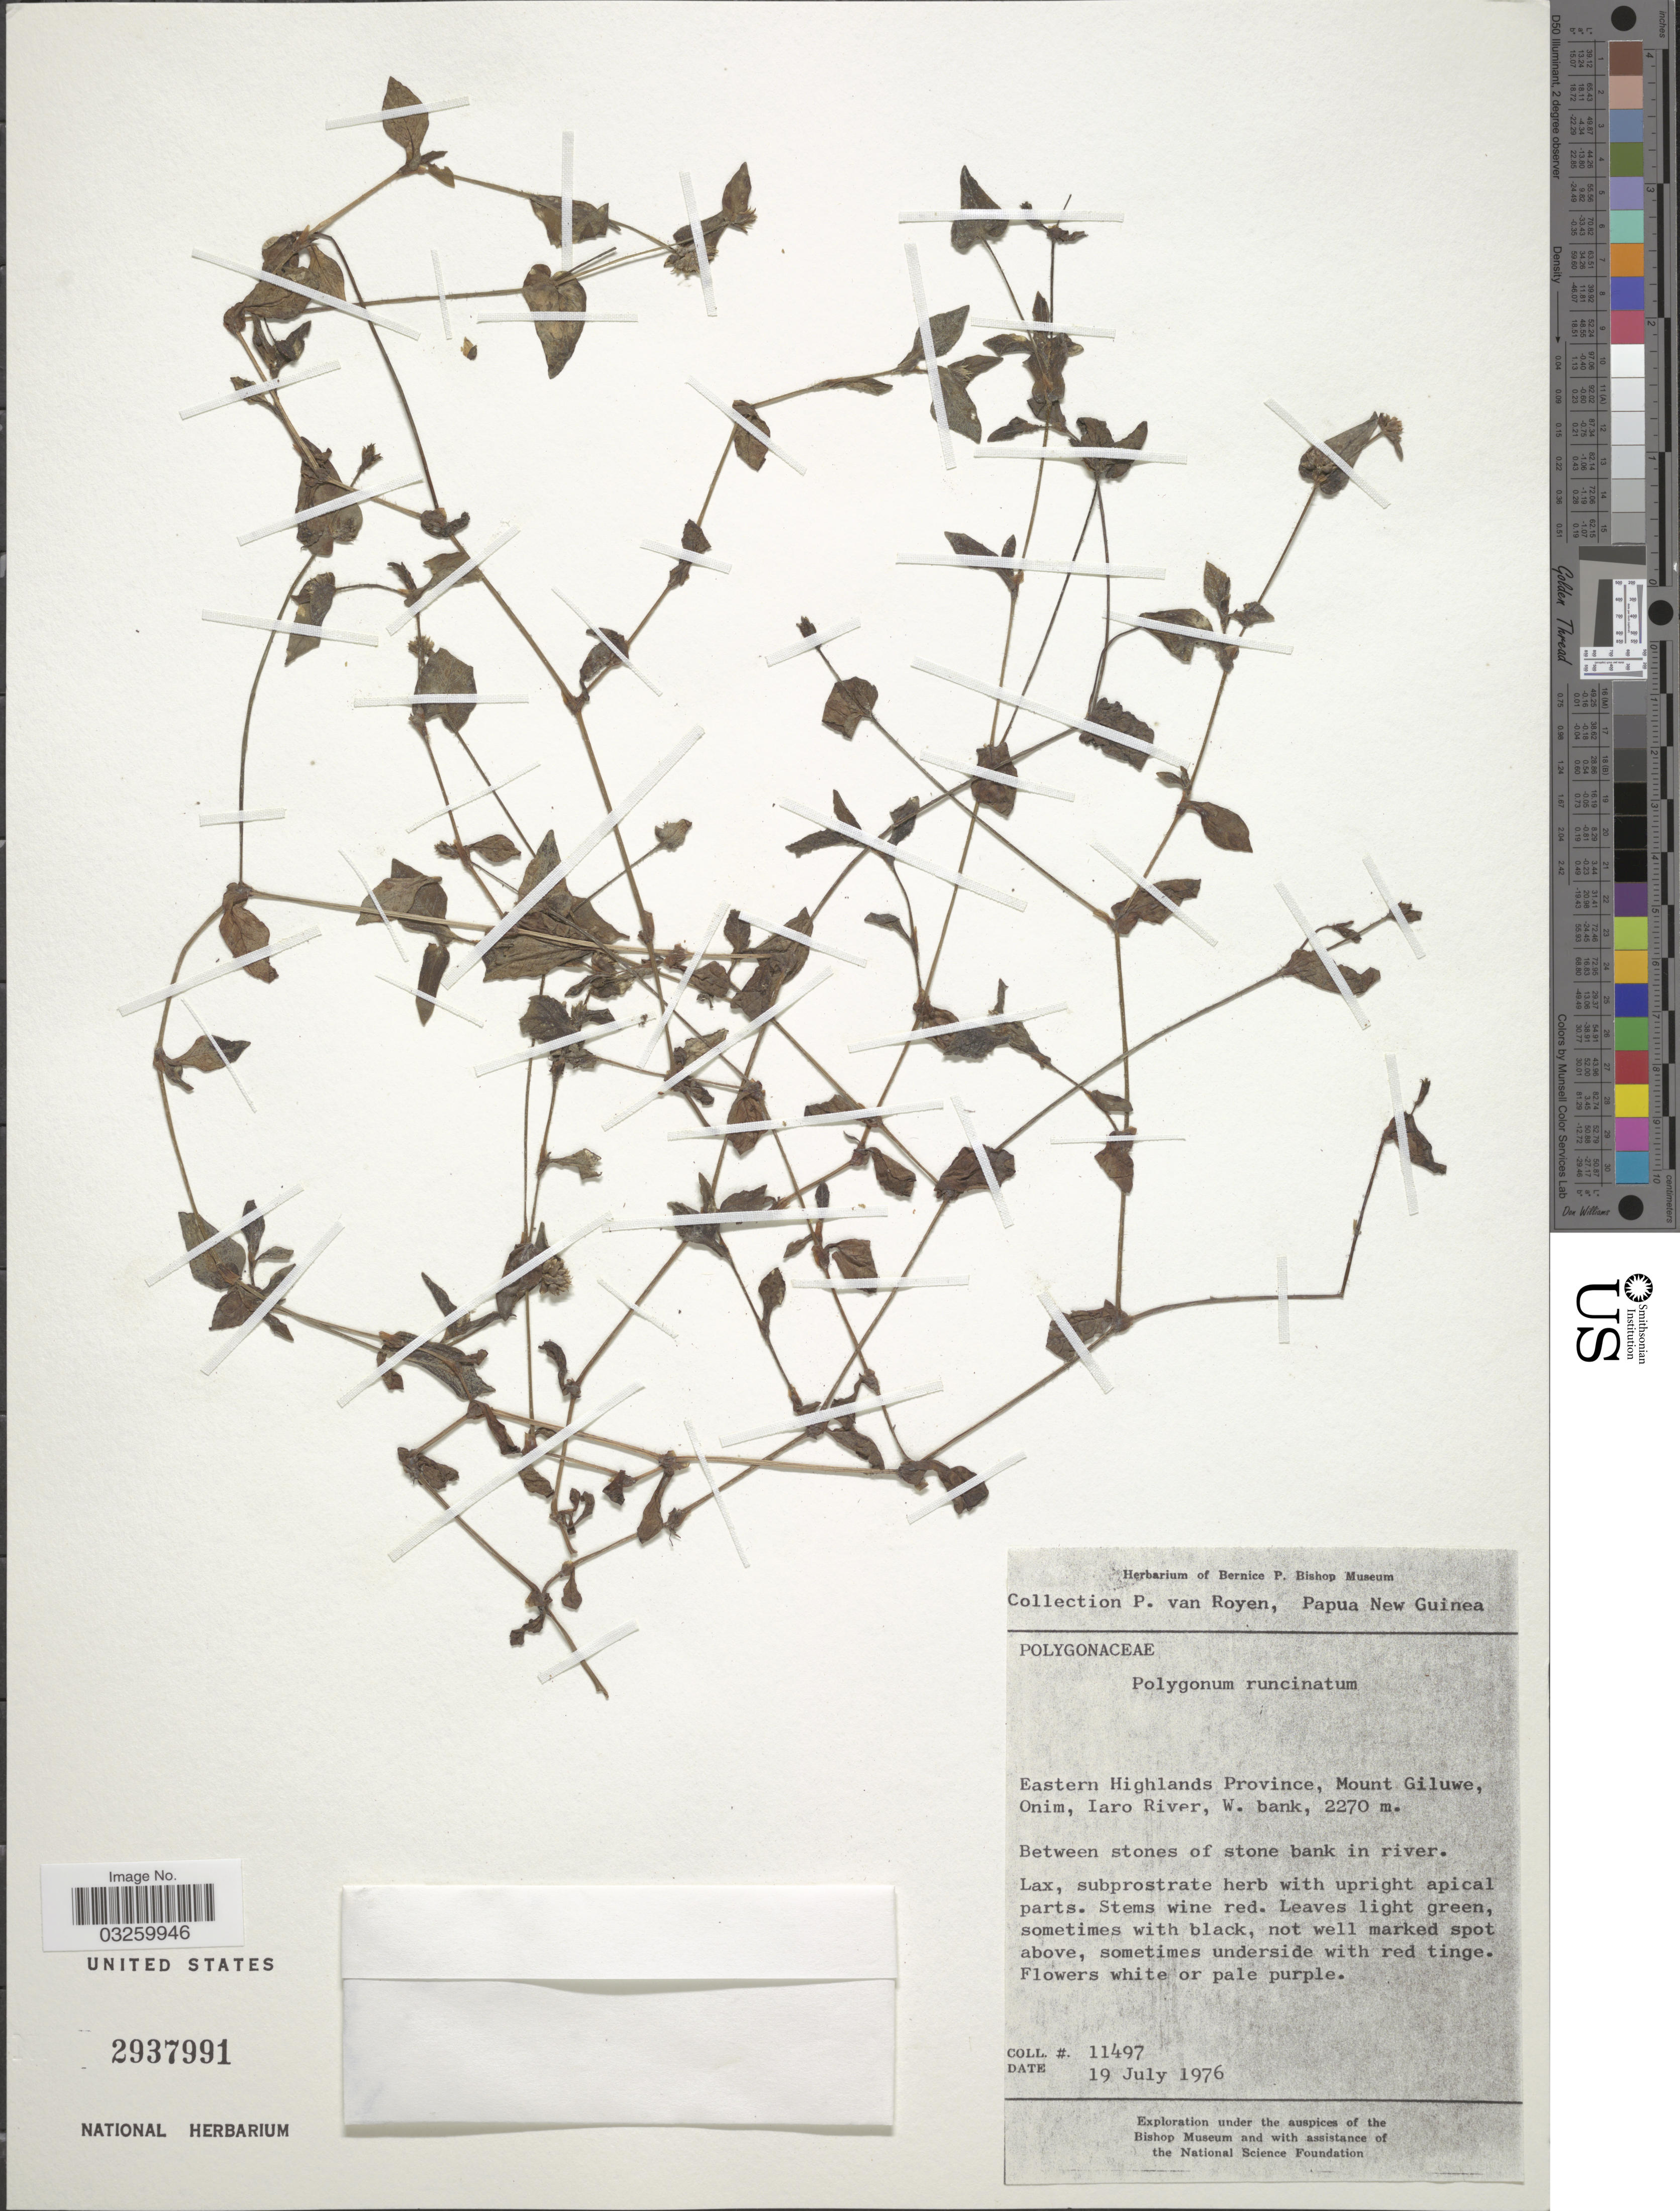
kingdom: Plantae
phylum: Tracheophyta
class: Magnoliopsida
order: Caryophyllales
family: Polygonaceae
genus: Persicaria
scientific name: Persicaria runcinata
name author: (Buch.-Ham.) D. Don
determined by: Wagner, W. L., (BOT), Smithsonian Institution - National Museum of Natural History (UNITED STATES)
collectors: P. van Royen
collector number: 11497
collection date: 1976-07-19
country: Papua New Guinea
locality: Eastern Highlands Province, Mount Giluwe, Onim, Iaro River, W. bank.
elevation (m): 2270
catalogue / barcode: US 2937991